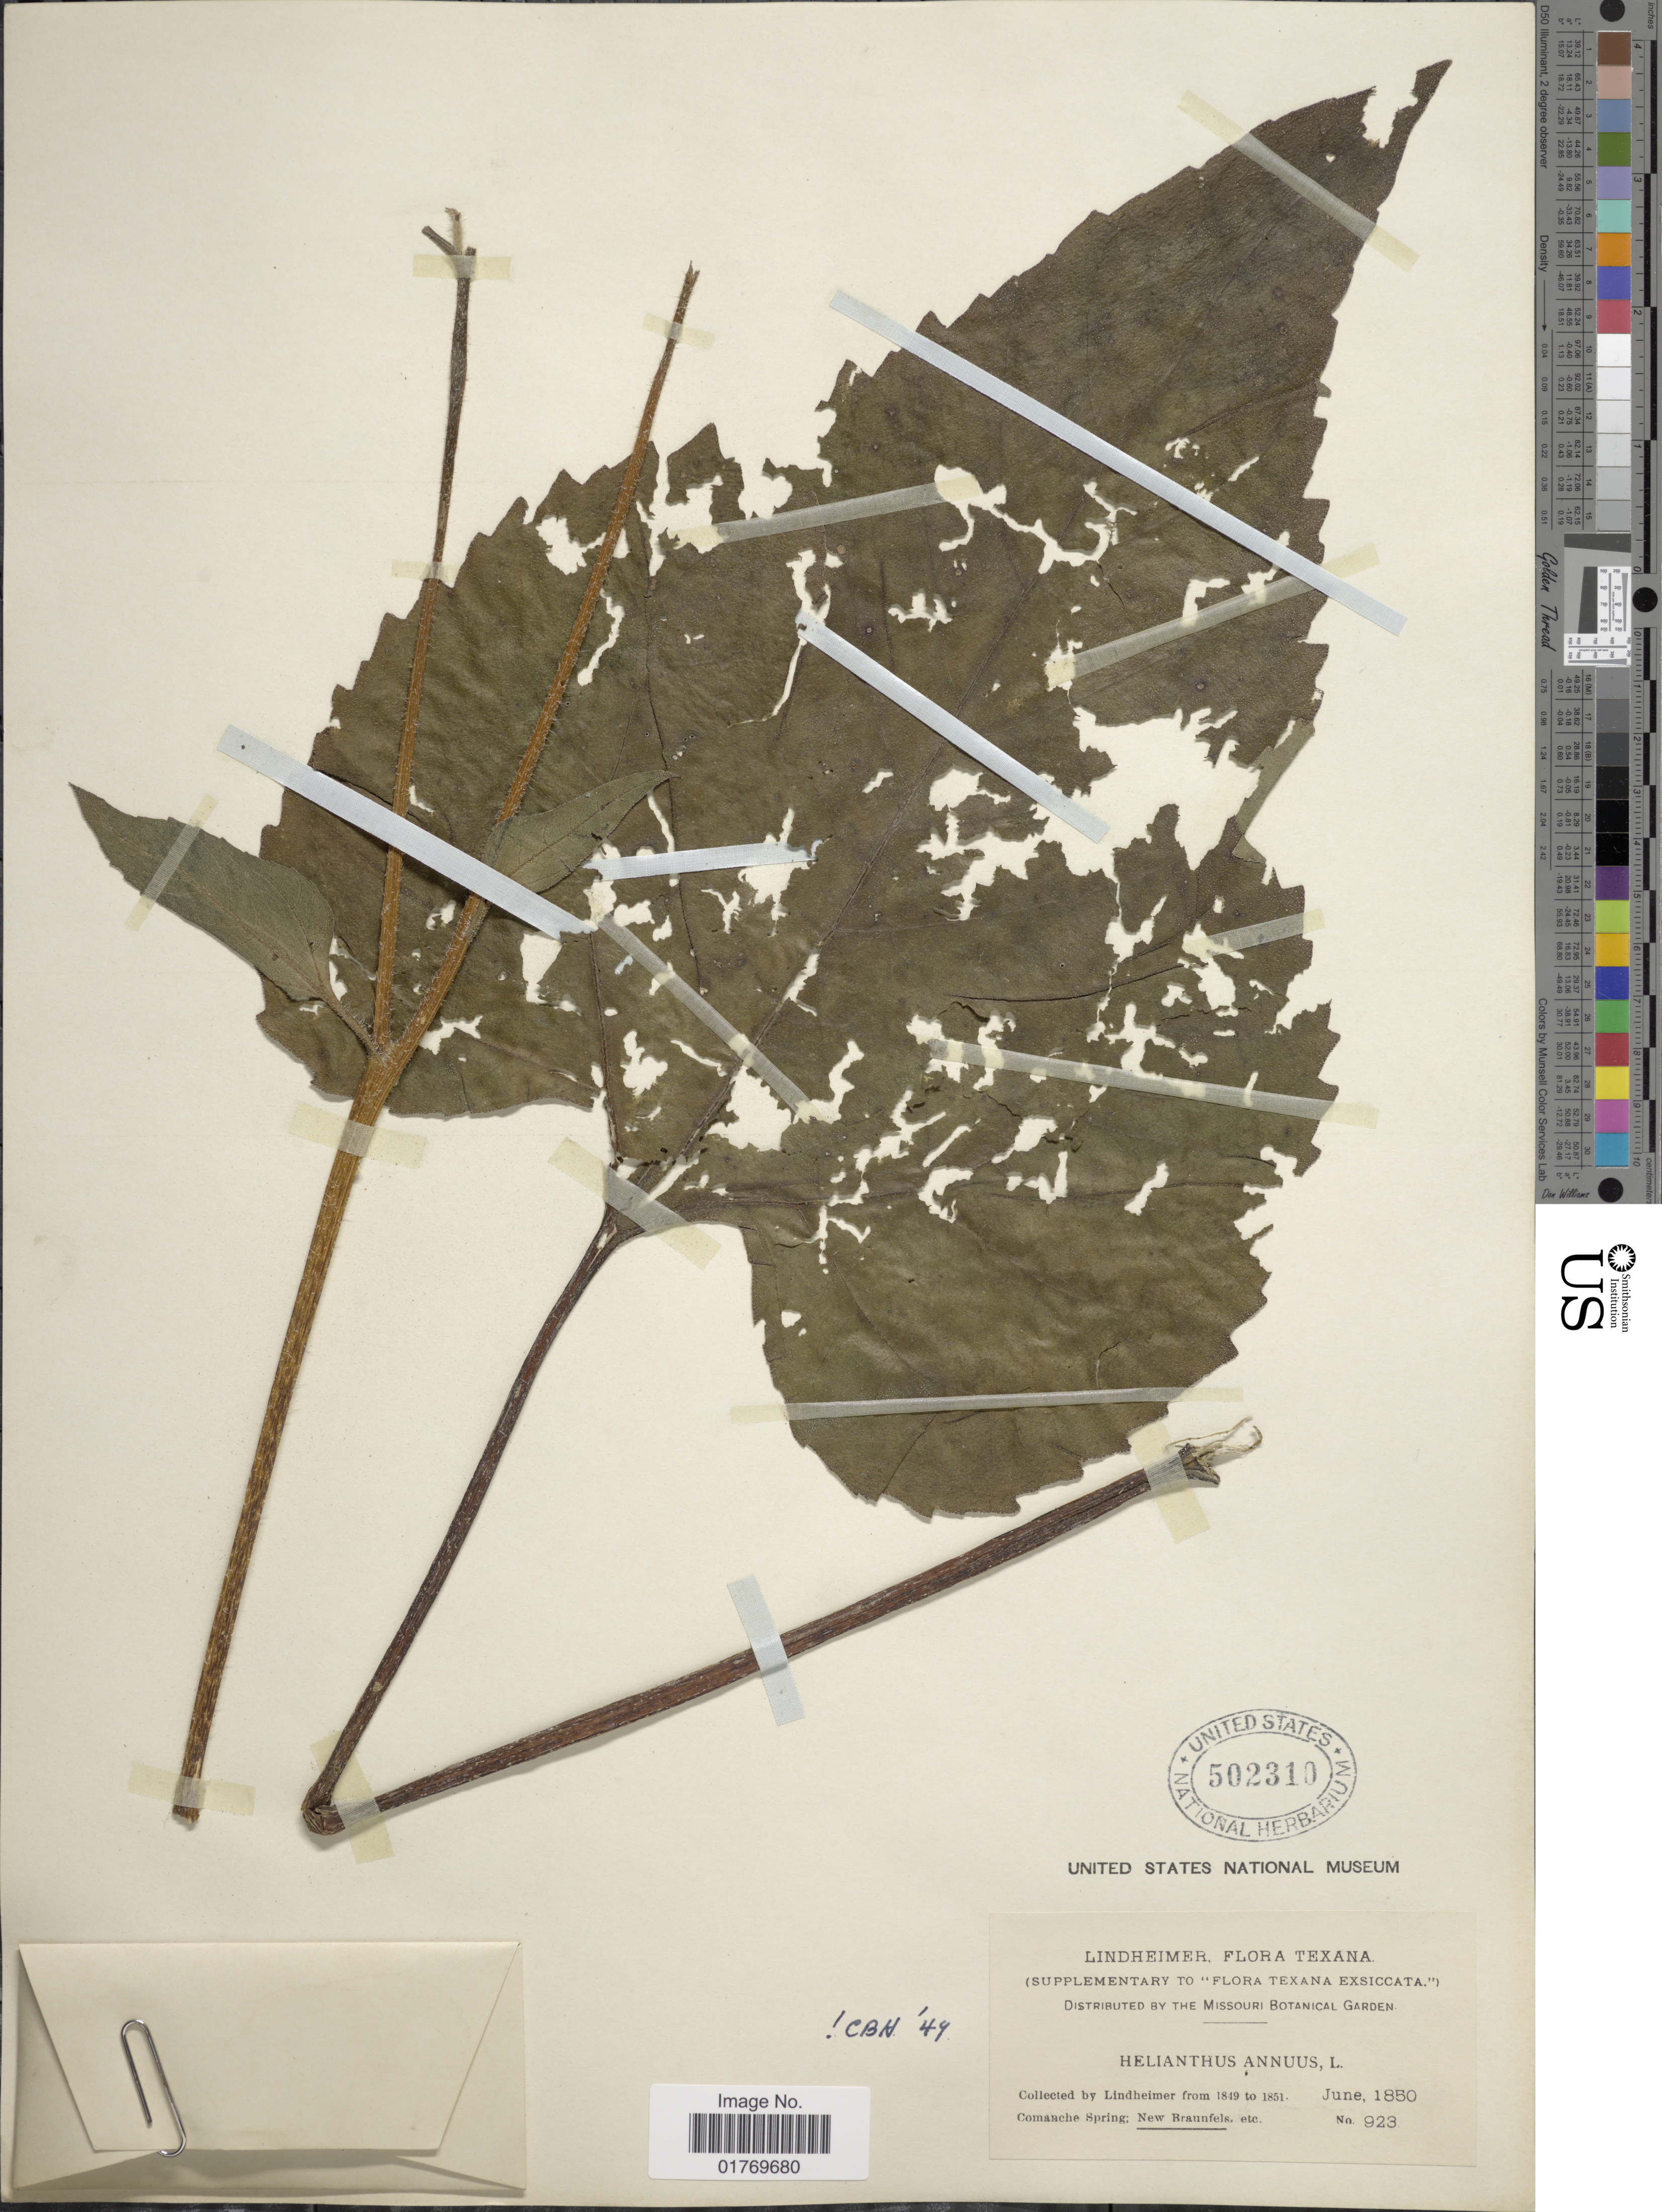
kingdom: Plantae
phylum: Tracheophyta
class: Magnoliopsida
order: Asterales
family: Asteraceae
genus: Helianthus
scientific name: Helianthus annuus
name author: L.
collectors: -. Lindheimer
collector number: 923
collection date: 1850-06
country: United States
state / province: Texas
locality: Comanche Springs: New Braunfels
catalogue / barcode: US 502310